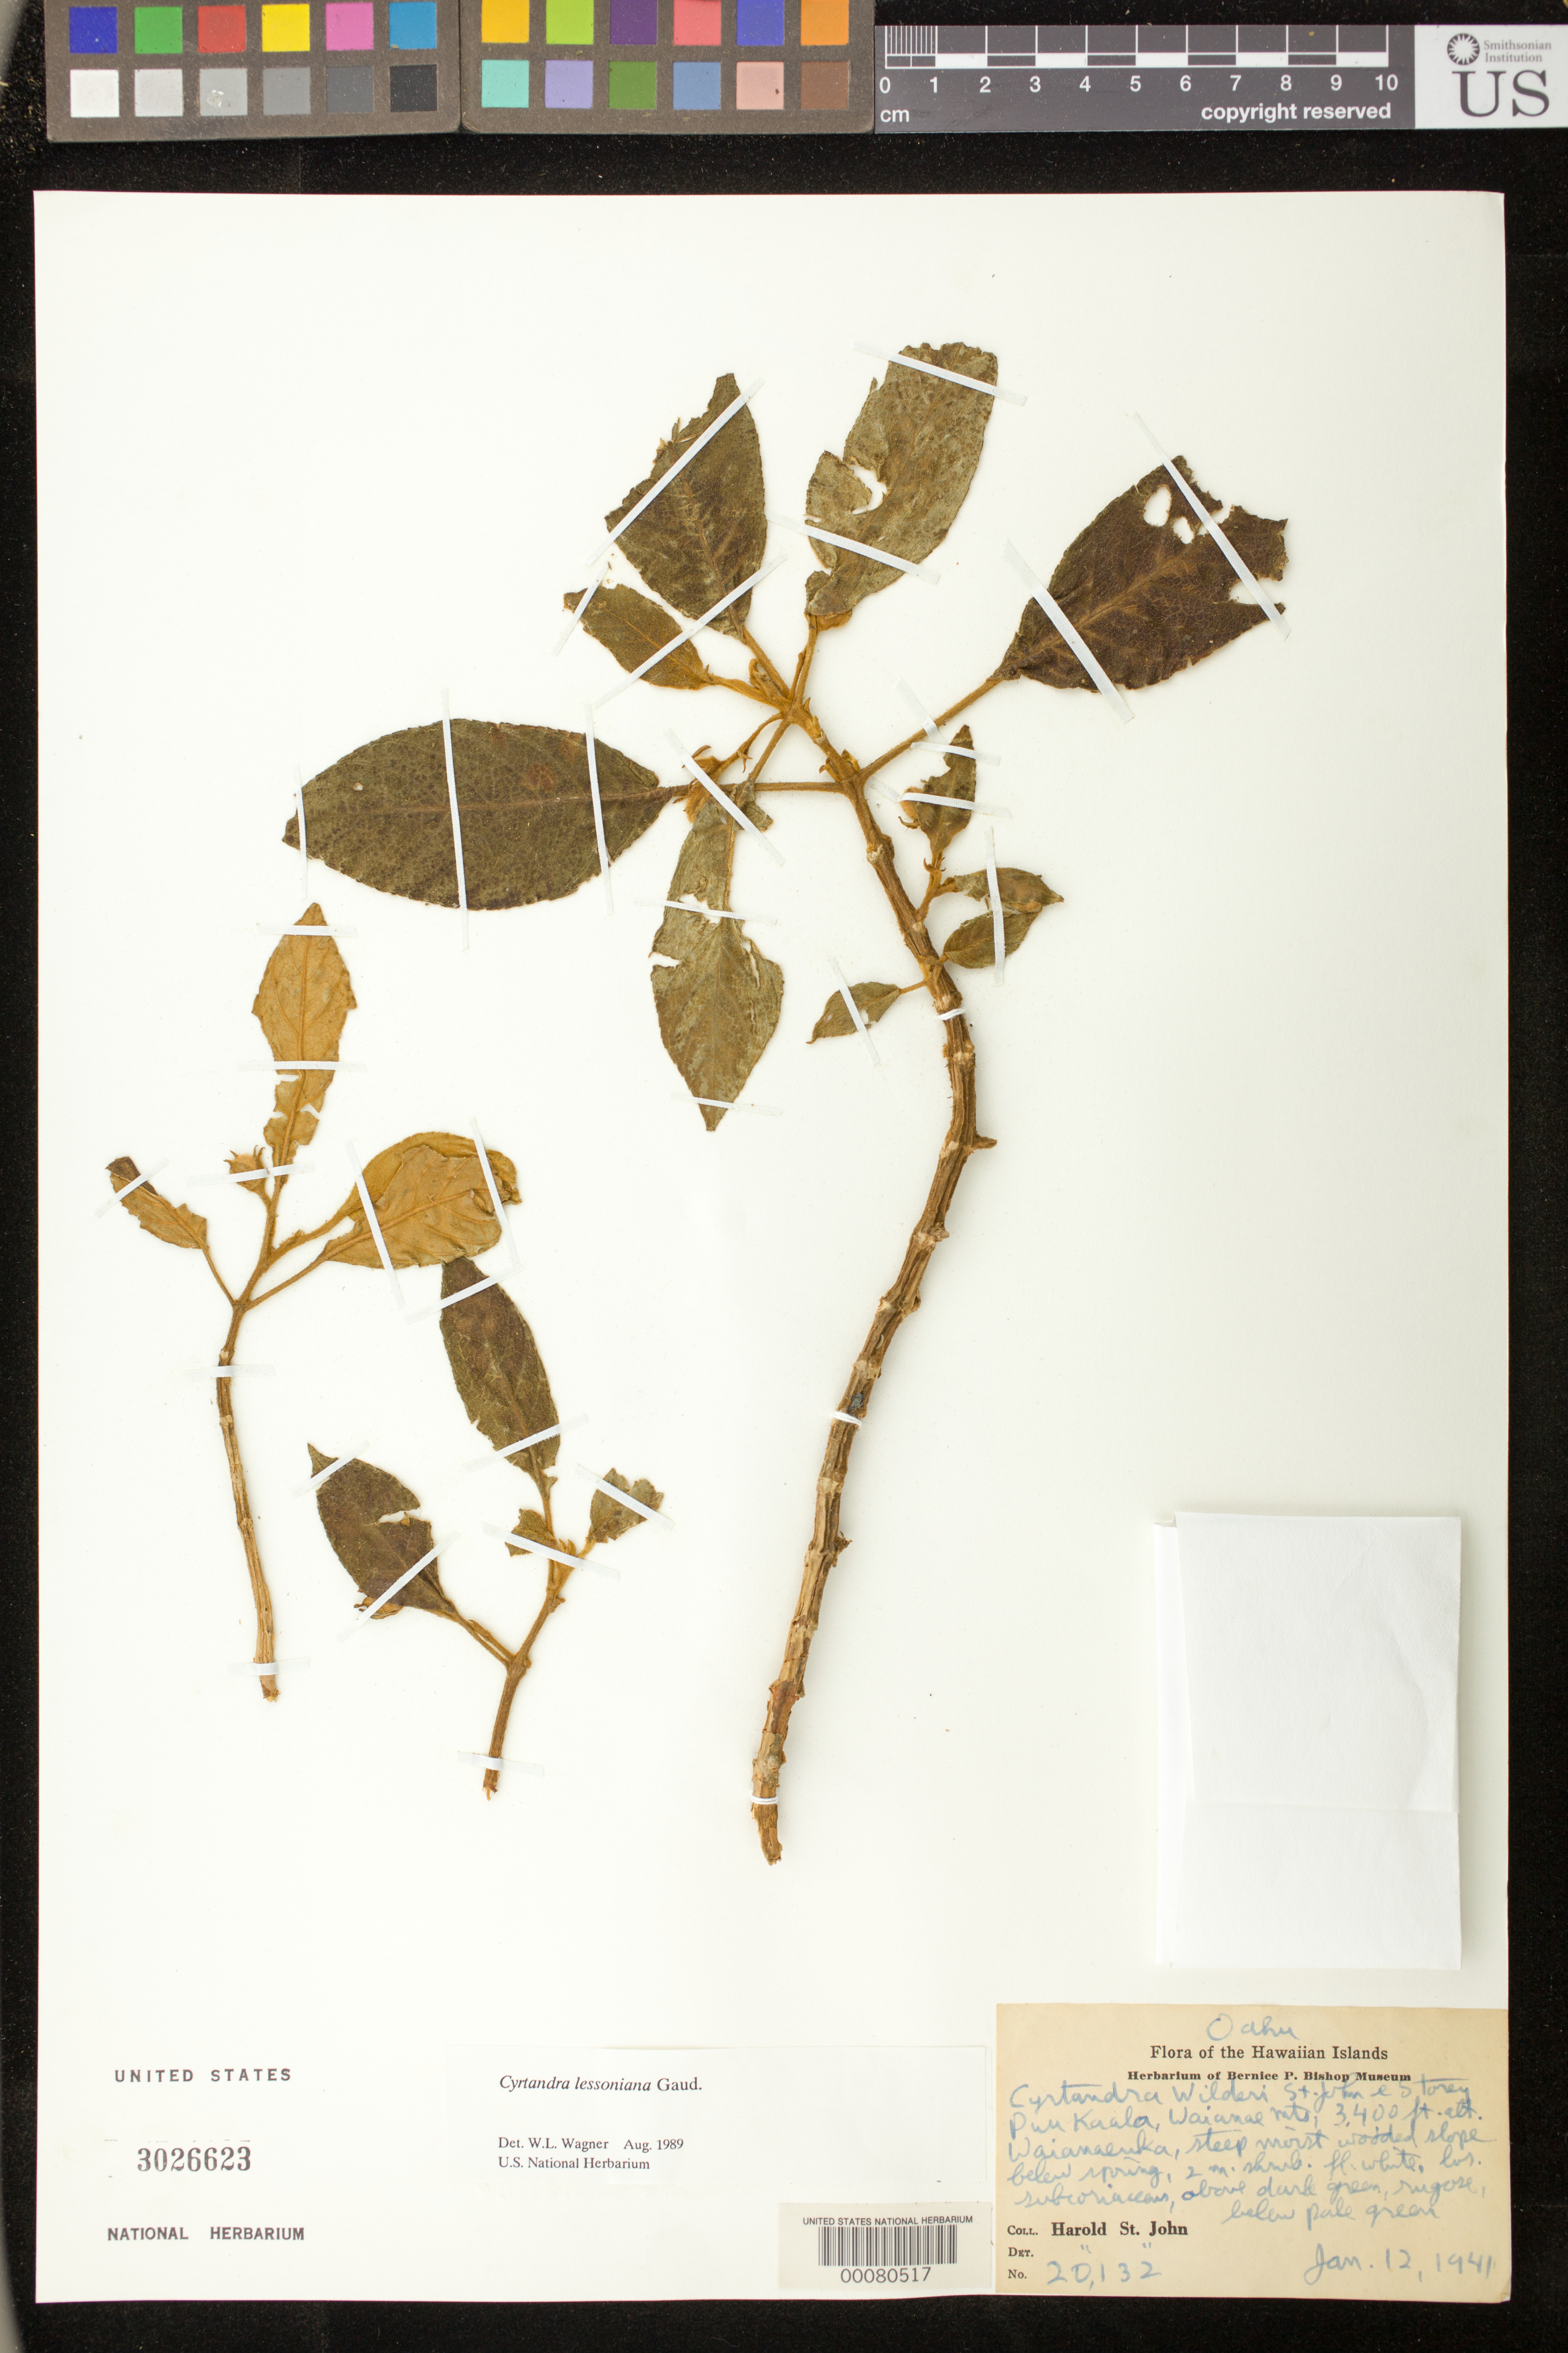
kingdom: Plantae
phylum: Tracheophyta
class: Magnoliopsida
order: Lamiales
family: Gesneriaceae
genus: Cyrtandra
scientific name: Cyrtandra lessoniana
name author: Gaudich.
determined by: Wagner, W. L., (BOT), Smithsonian Institution - National Museum of Natural History (UNITED STATES)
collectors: H. St. John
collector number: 20132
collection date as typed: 12 Jan 1941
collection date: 1941-01-12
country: United States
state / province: Hawaii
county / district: Honolulu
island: Oahu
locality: Puu Kaala, Waianae mts, Waianaluka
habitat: Steep moist wooded slope below spring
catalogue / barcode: US 3026623